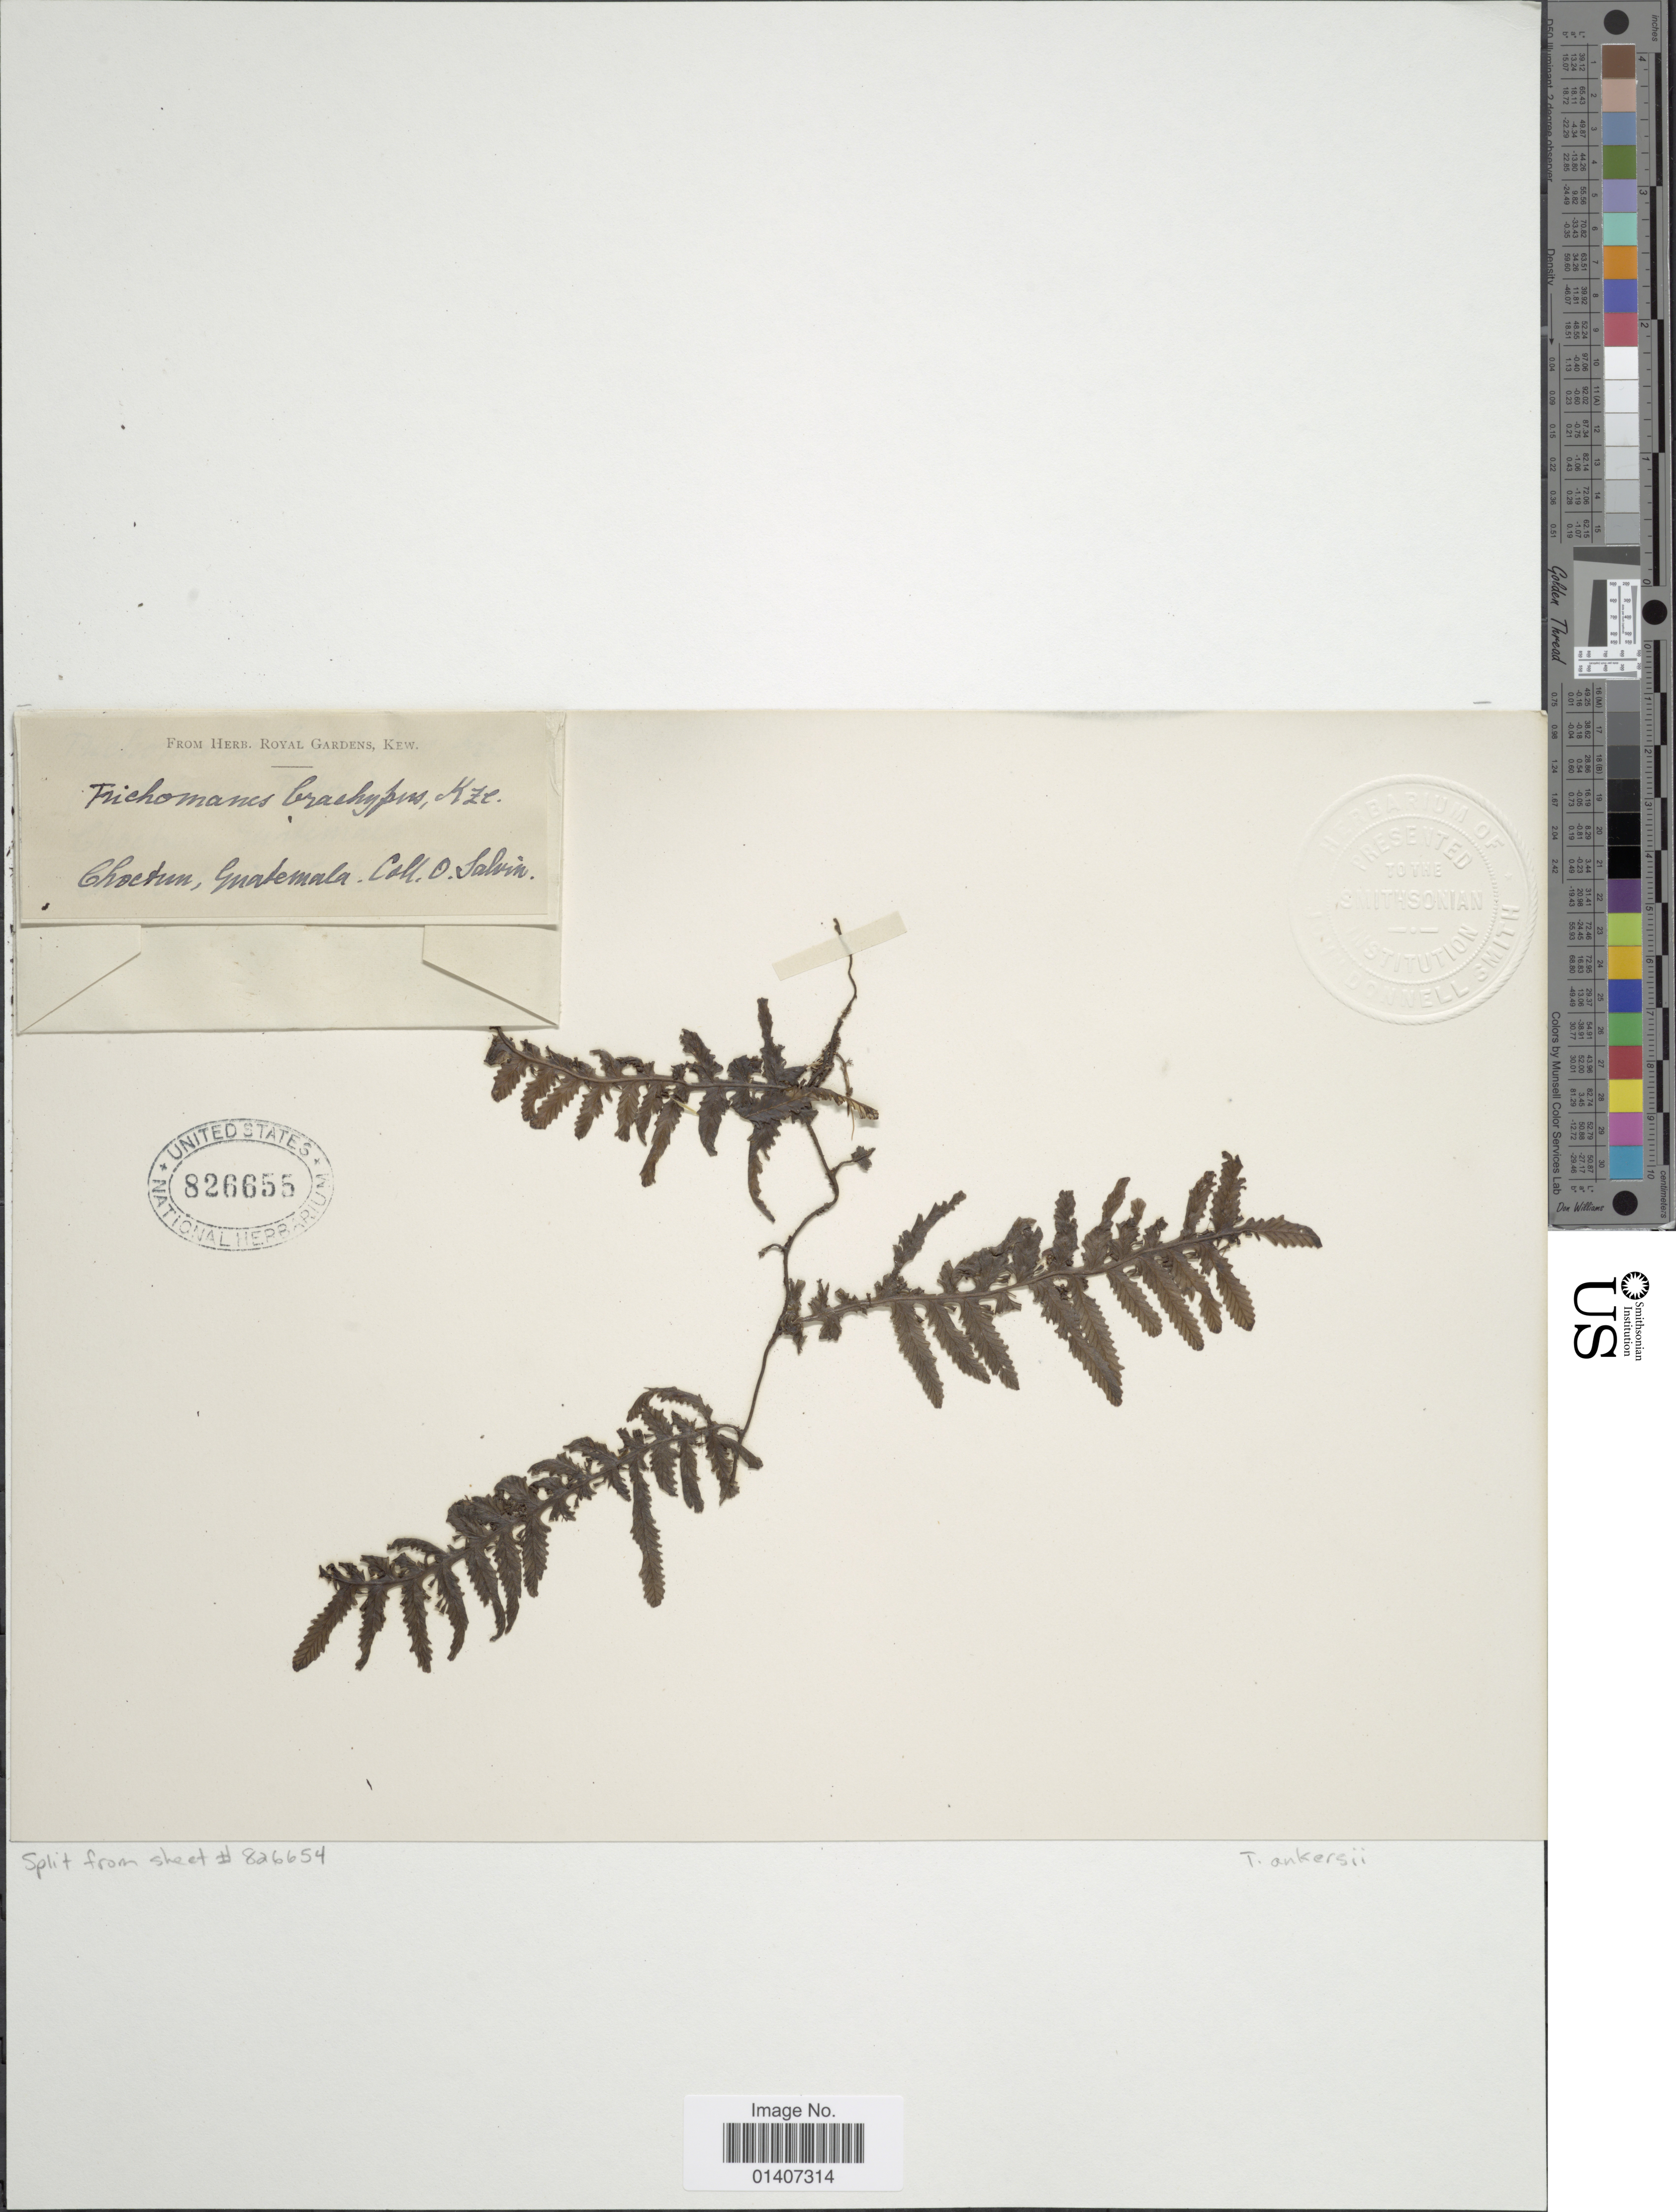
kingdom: Plantae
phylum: Tracheophyta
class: Polypodiopsida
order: Hymenophyllales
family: Hymenophyllaceae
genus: Trichomanes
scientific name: Trichomanes ankersii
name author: C. Parker ex Hook. & Grev.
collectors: O. Salvin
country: Guatemala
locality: Choctun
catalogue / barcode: US 826655